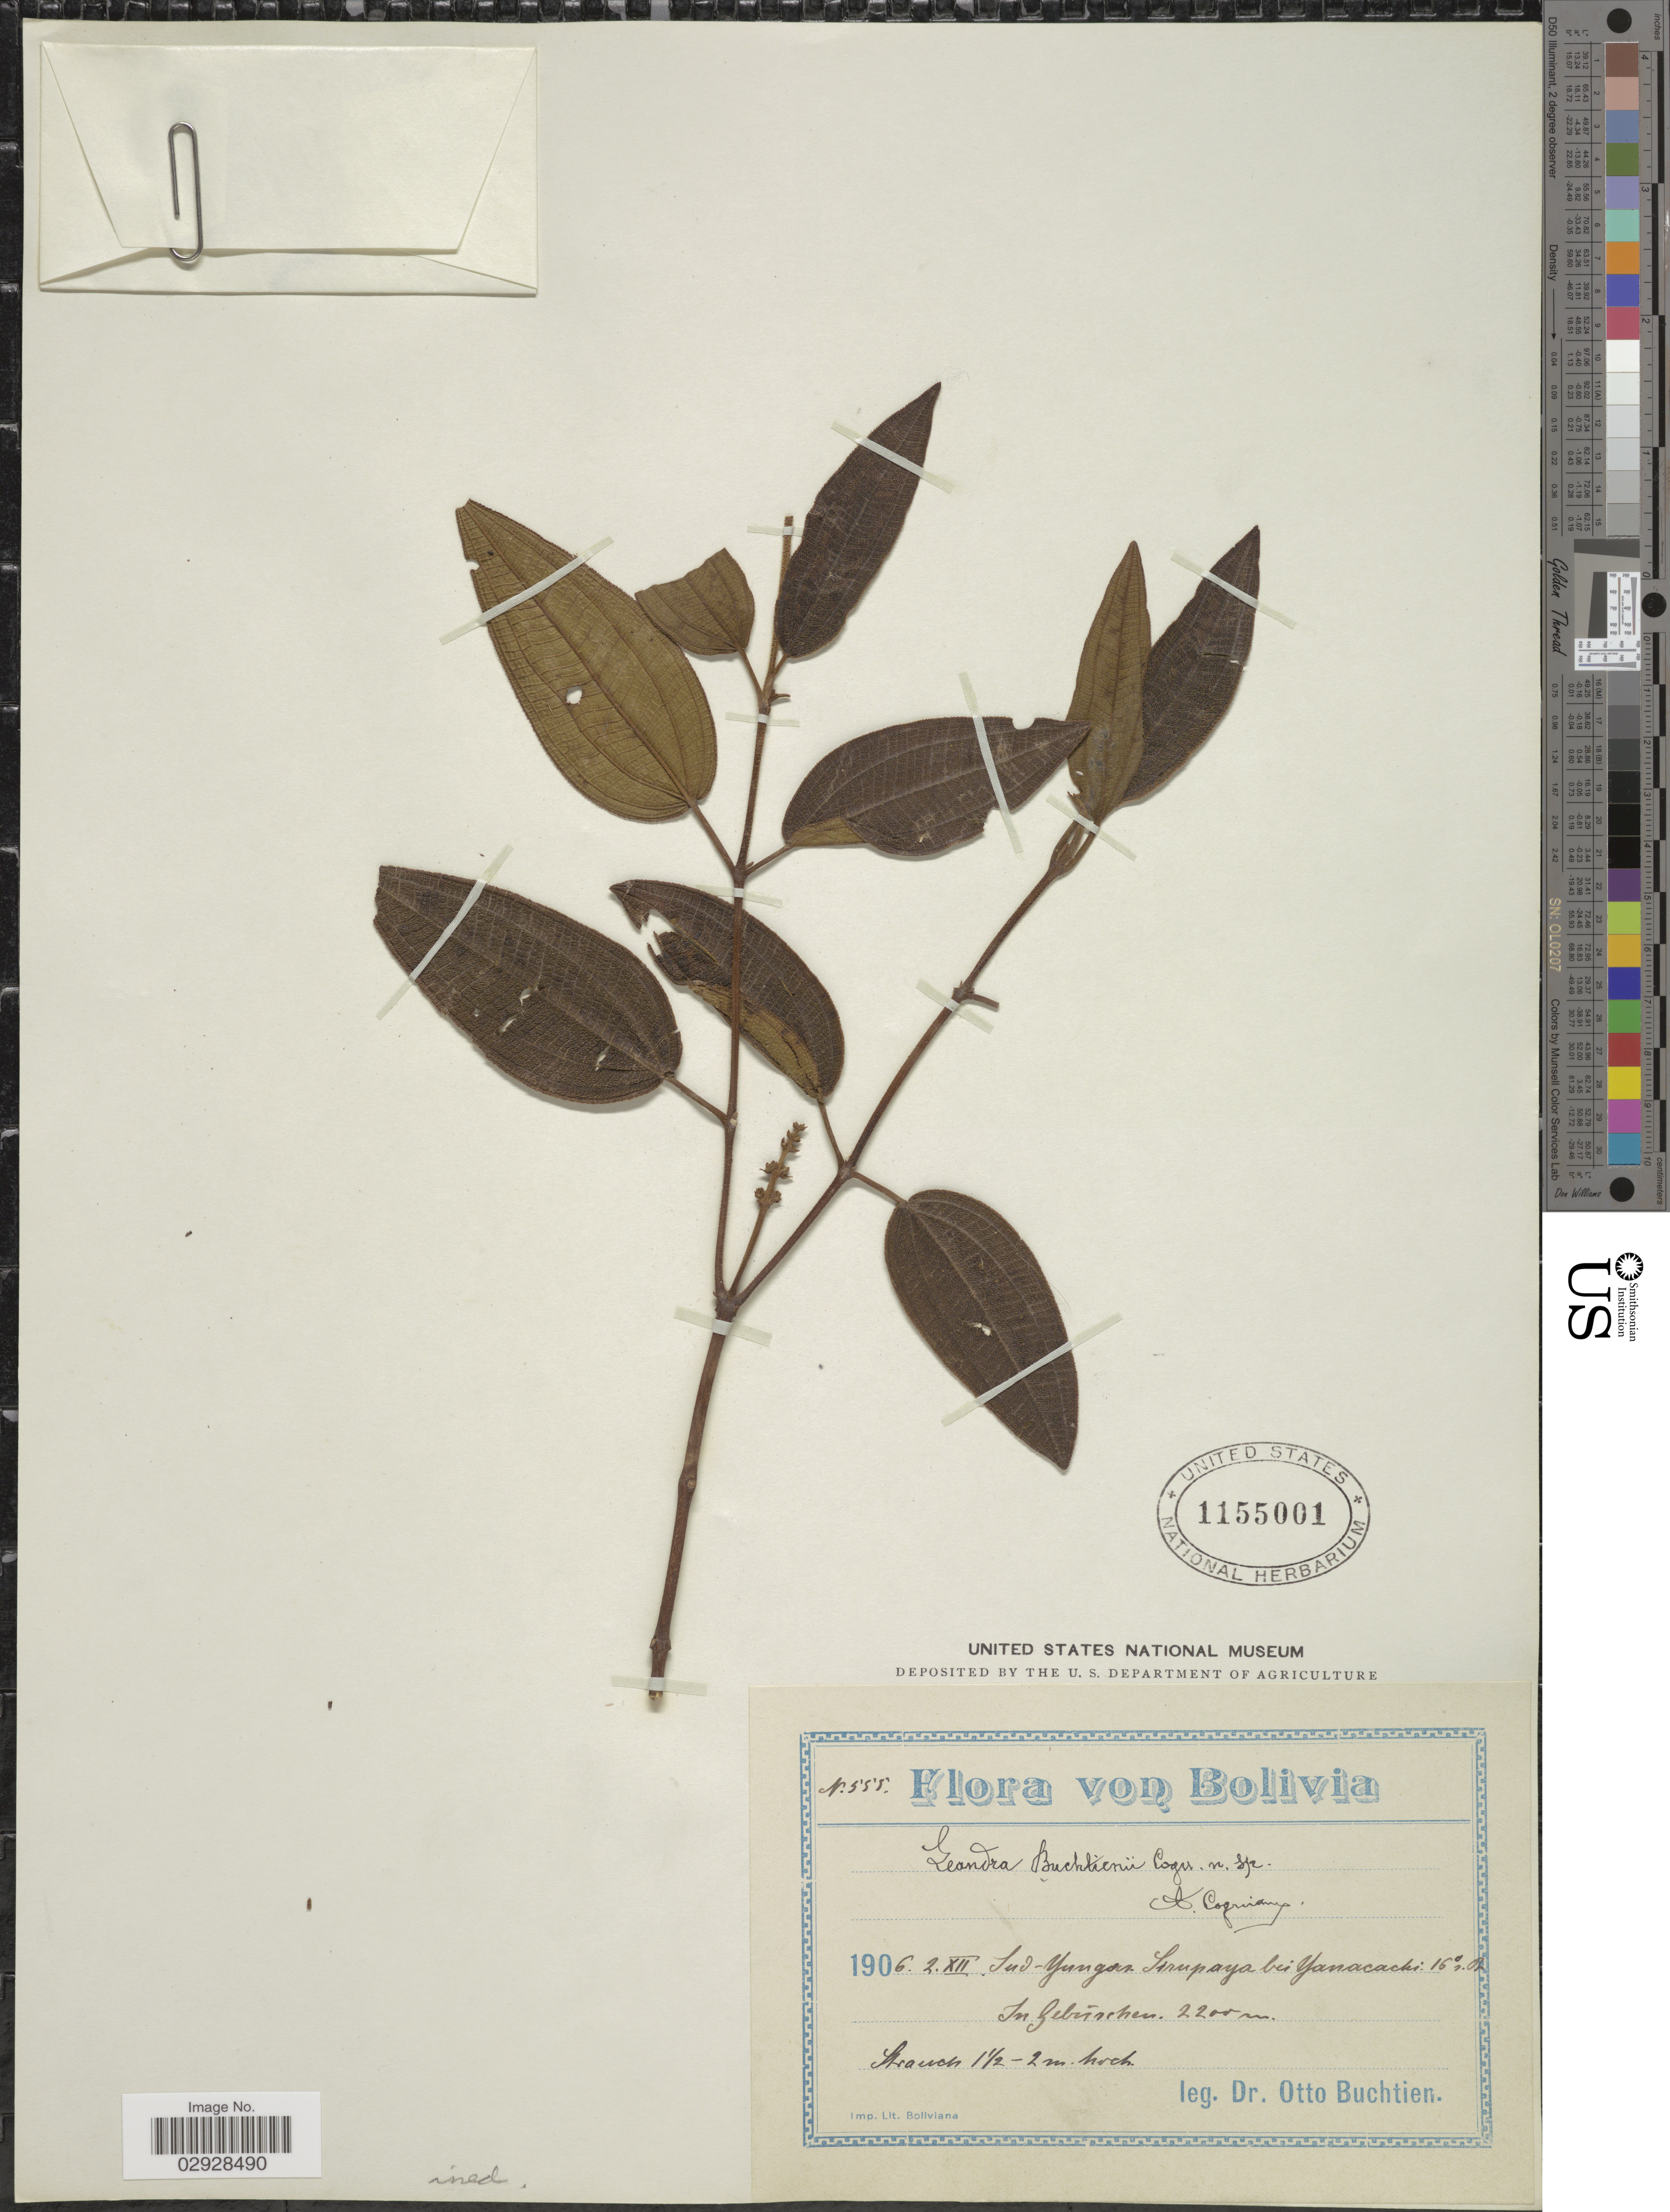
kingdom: Plantae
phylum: Tracheophyta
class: Magnoliopsida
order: Myrtales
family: Melastomataceae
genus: Leandra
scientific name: Leandra buchtienii Cogn. ined.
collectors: O. Buchtien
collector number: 555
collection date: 1906-12-02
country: Bolivia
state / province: La Paz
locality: Sud-Yungas Sirupaya bei Yanacachi.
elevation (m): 2200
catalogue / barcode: US 1155001